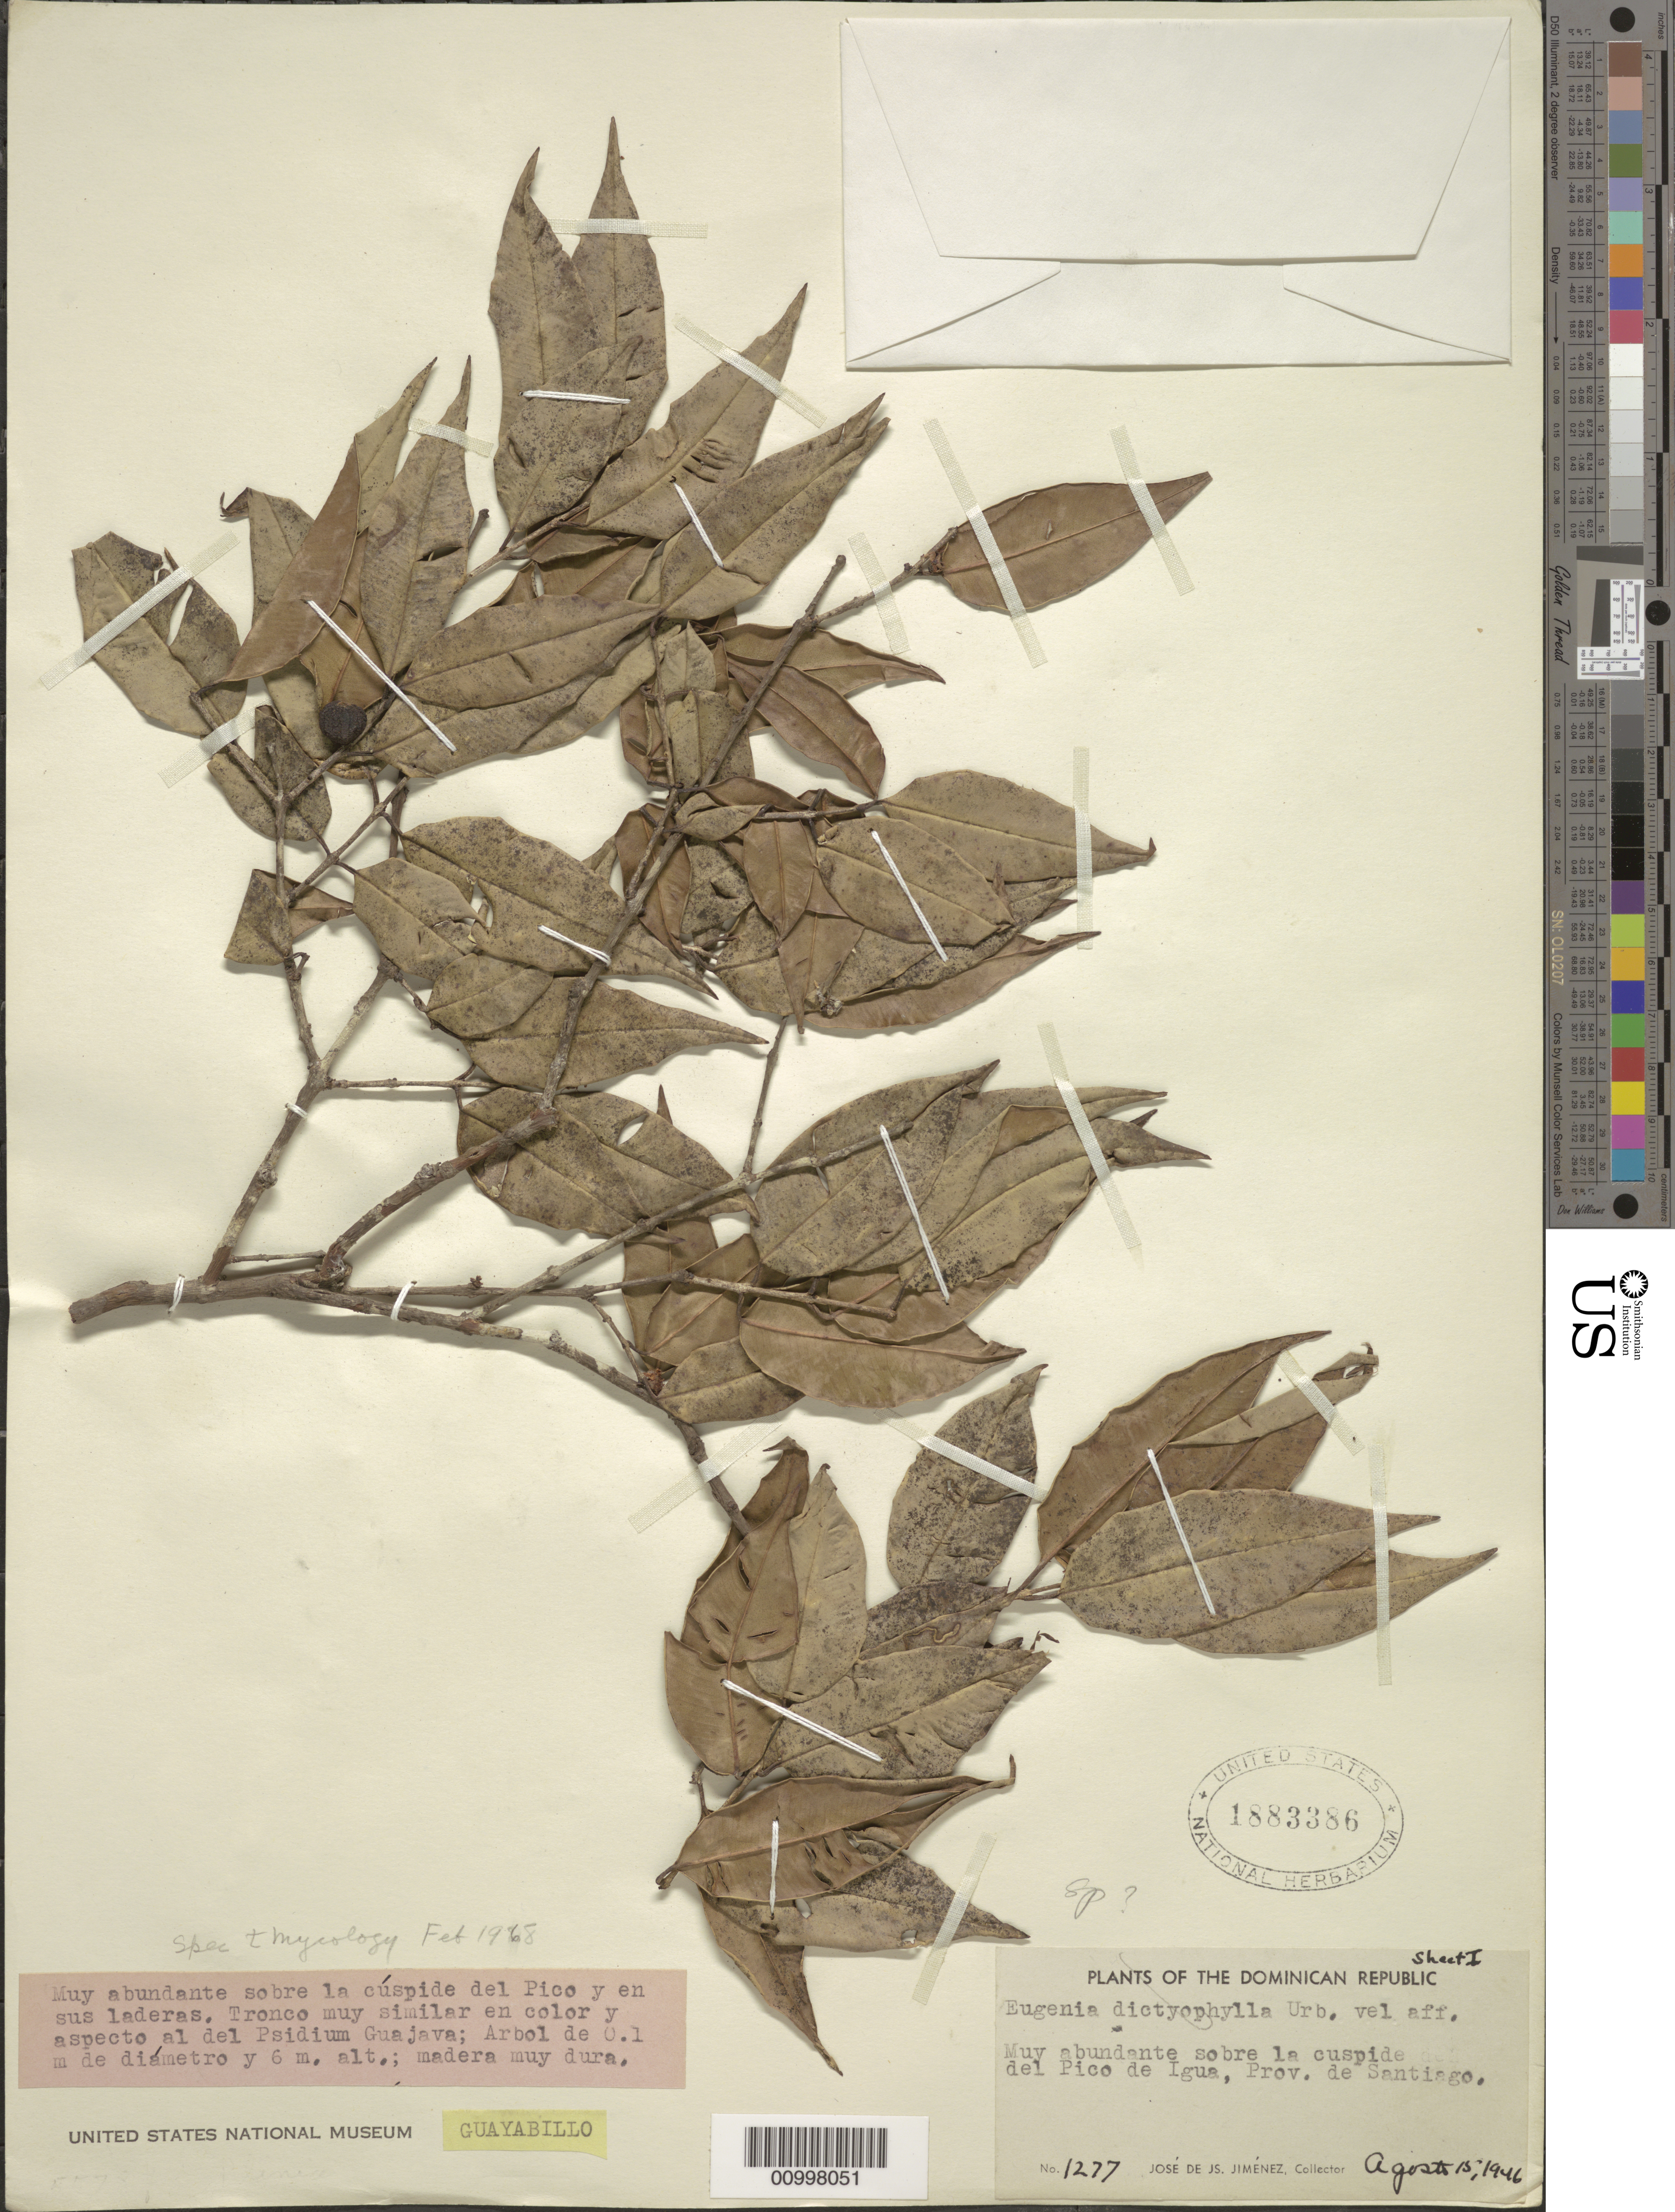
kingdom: Plantae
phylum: Tracheophyta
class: Magnoliopsida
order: Myrtales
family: Myrtaceae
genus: Plinia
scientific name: Plinia sp.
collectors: J. J. Jiménez Almonte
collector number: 1277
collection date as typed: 15 Aug 1946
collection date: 1946-08-15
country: Dominican Republic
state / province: Santiago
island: Hispaniola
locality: La cuspide del Pico de Igua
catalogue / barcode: US 1883386